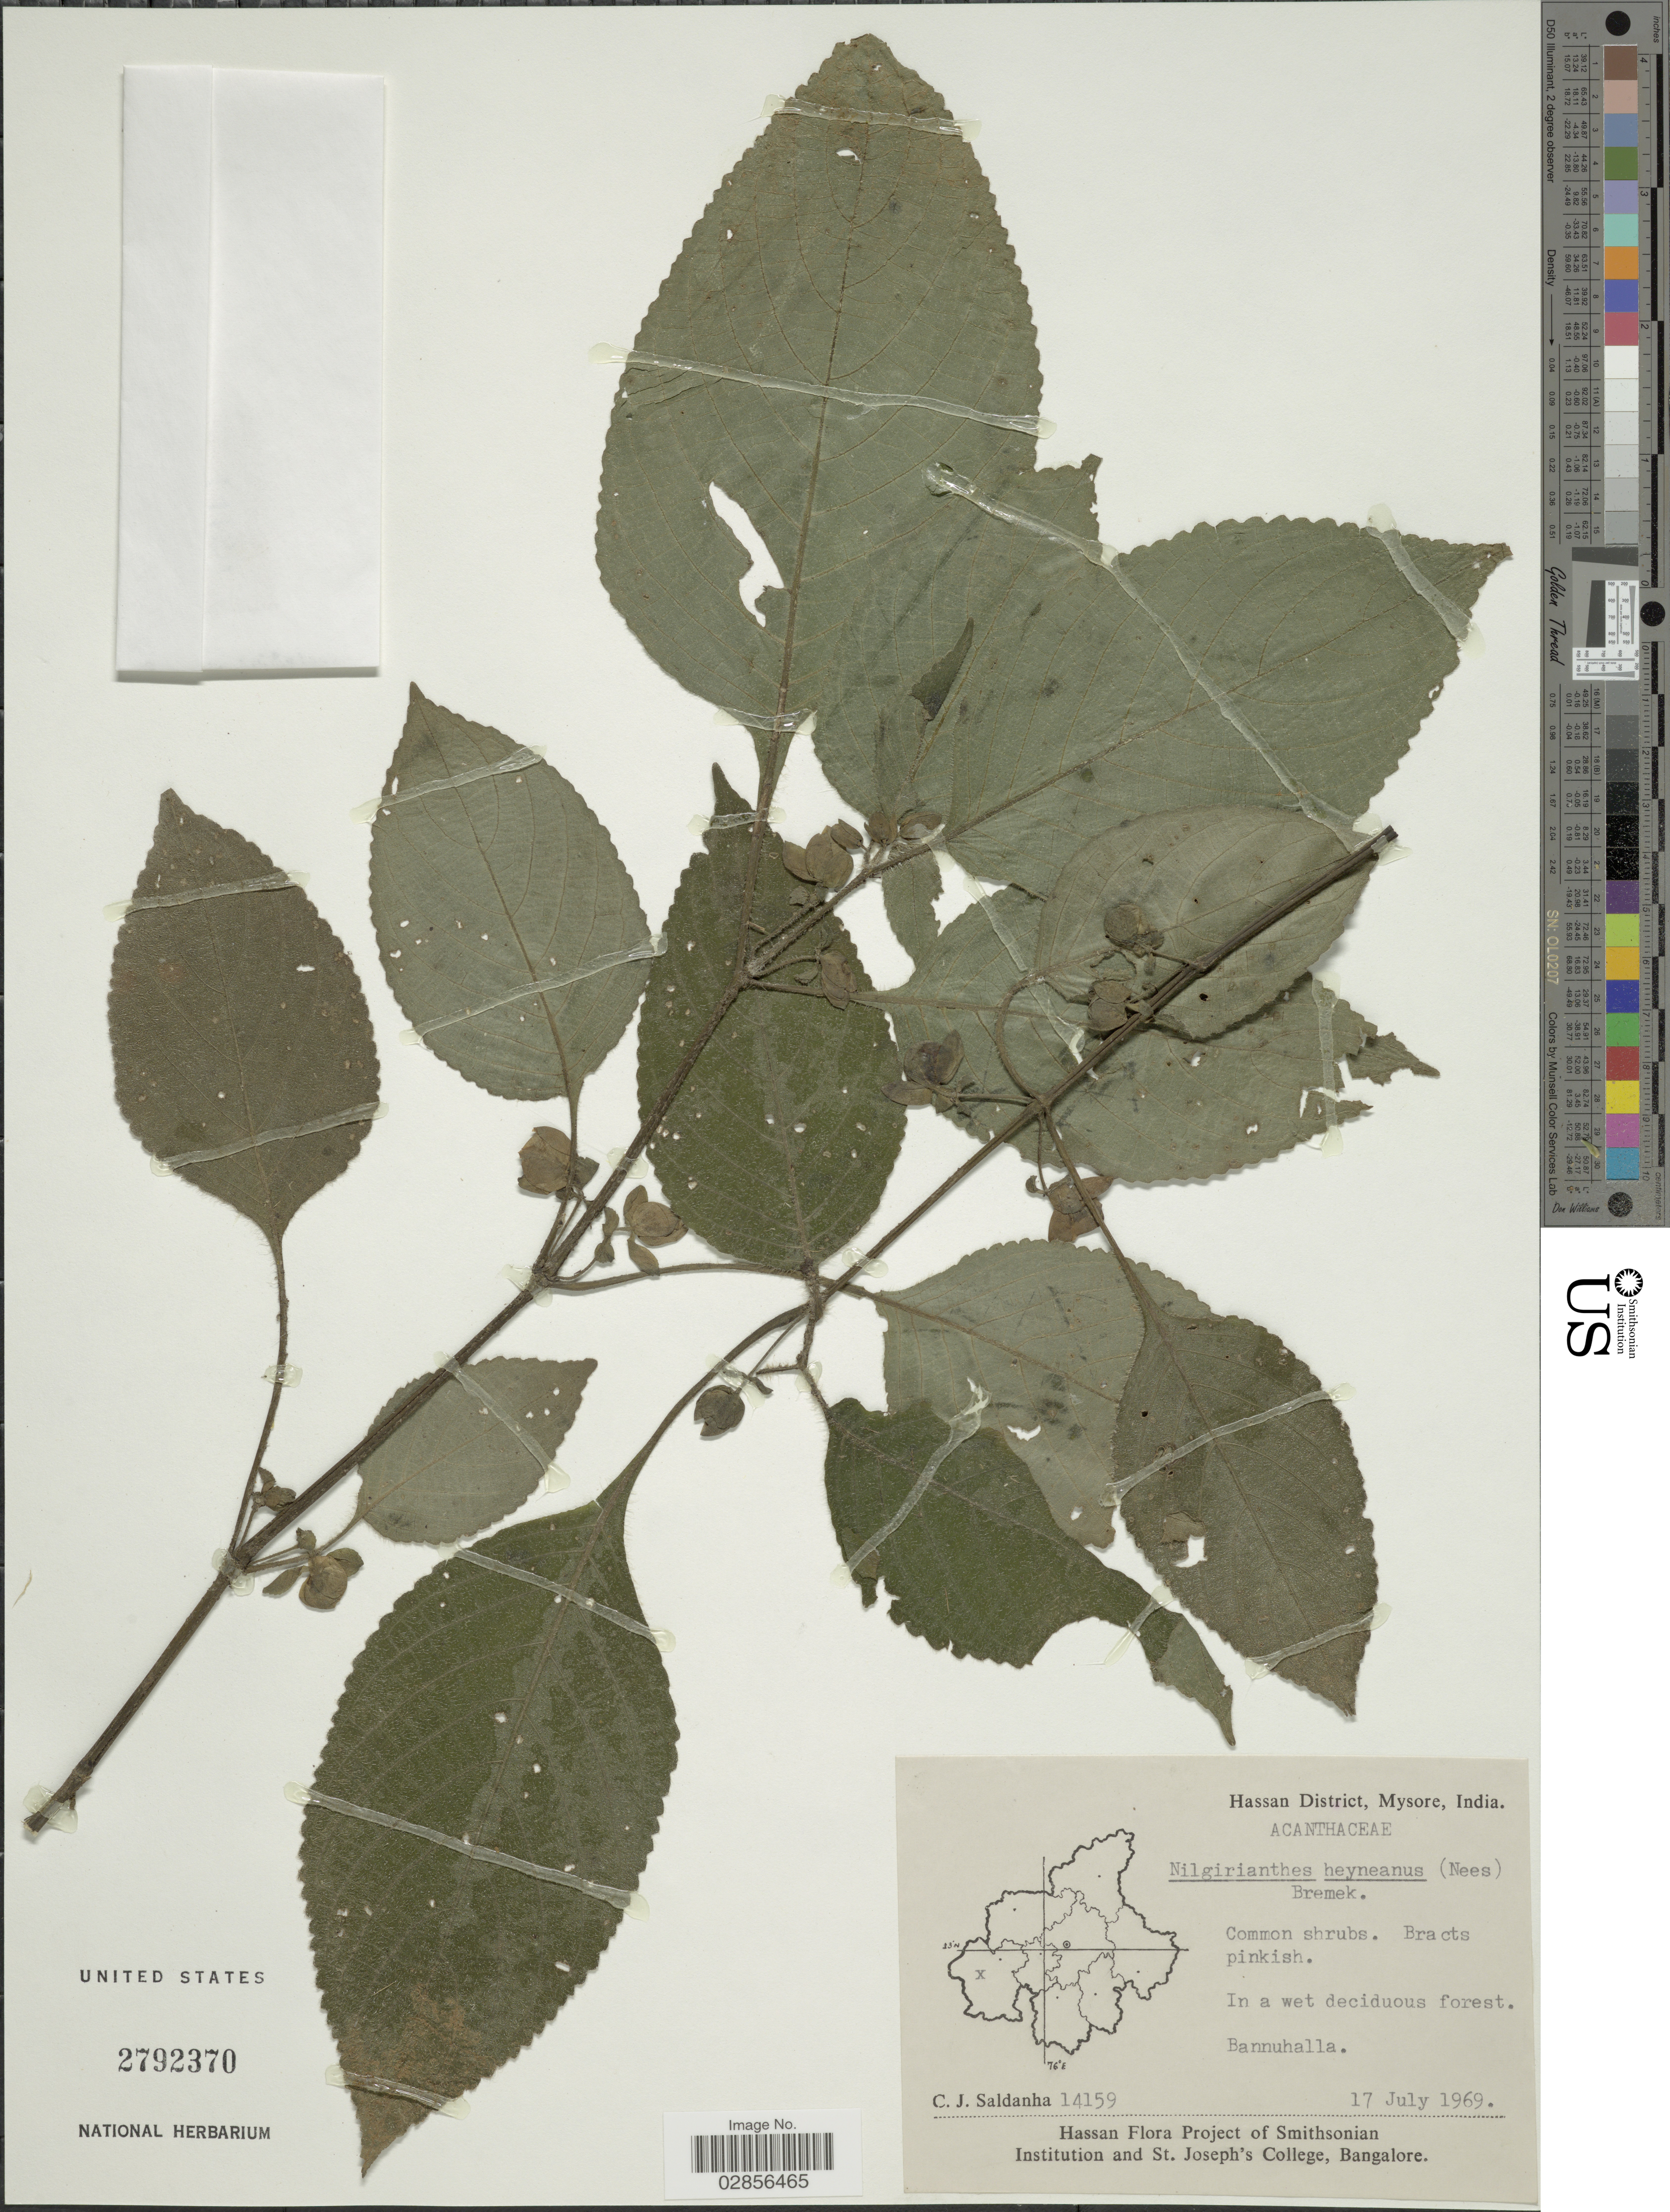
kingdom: Plantae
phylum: Tracheophyta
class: Magnoliopsida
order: Lamiales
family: Acanthaceae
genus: Strobilanthes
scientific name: Strobilanthes lupulina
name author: Nees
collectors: C. J. Saldanha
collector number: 14159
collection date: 1969-07-17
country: India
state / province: Karnataka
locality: Hassan District, Mysore. Bannuhalla.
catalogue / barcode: US 2792370